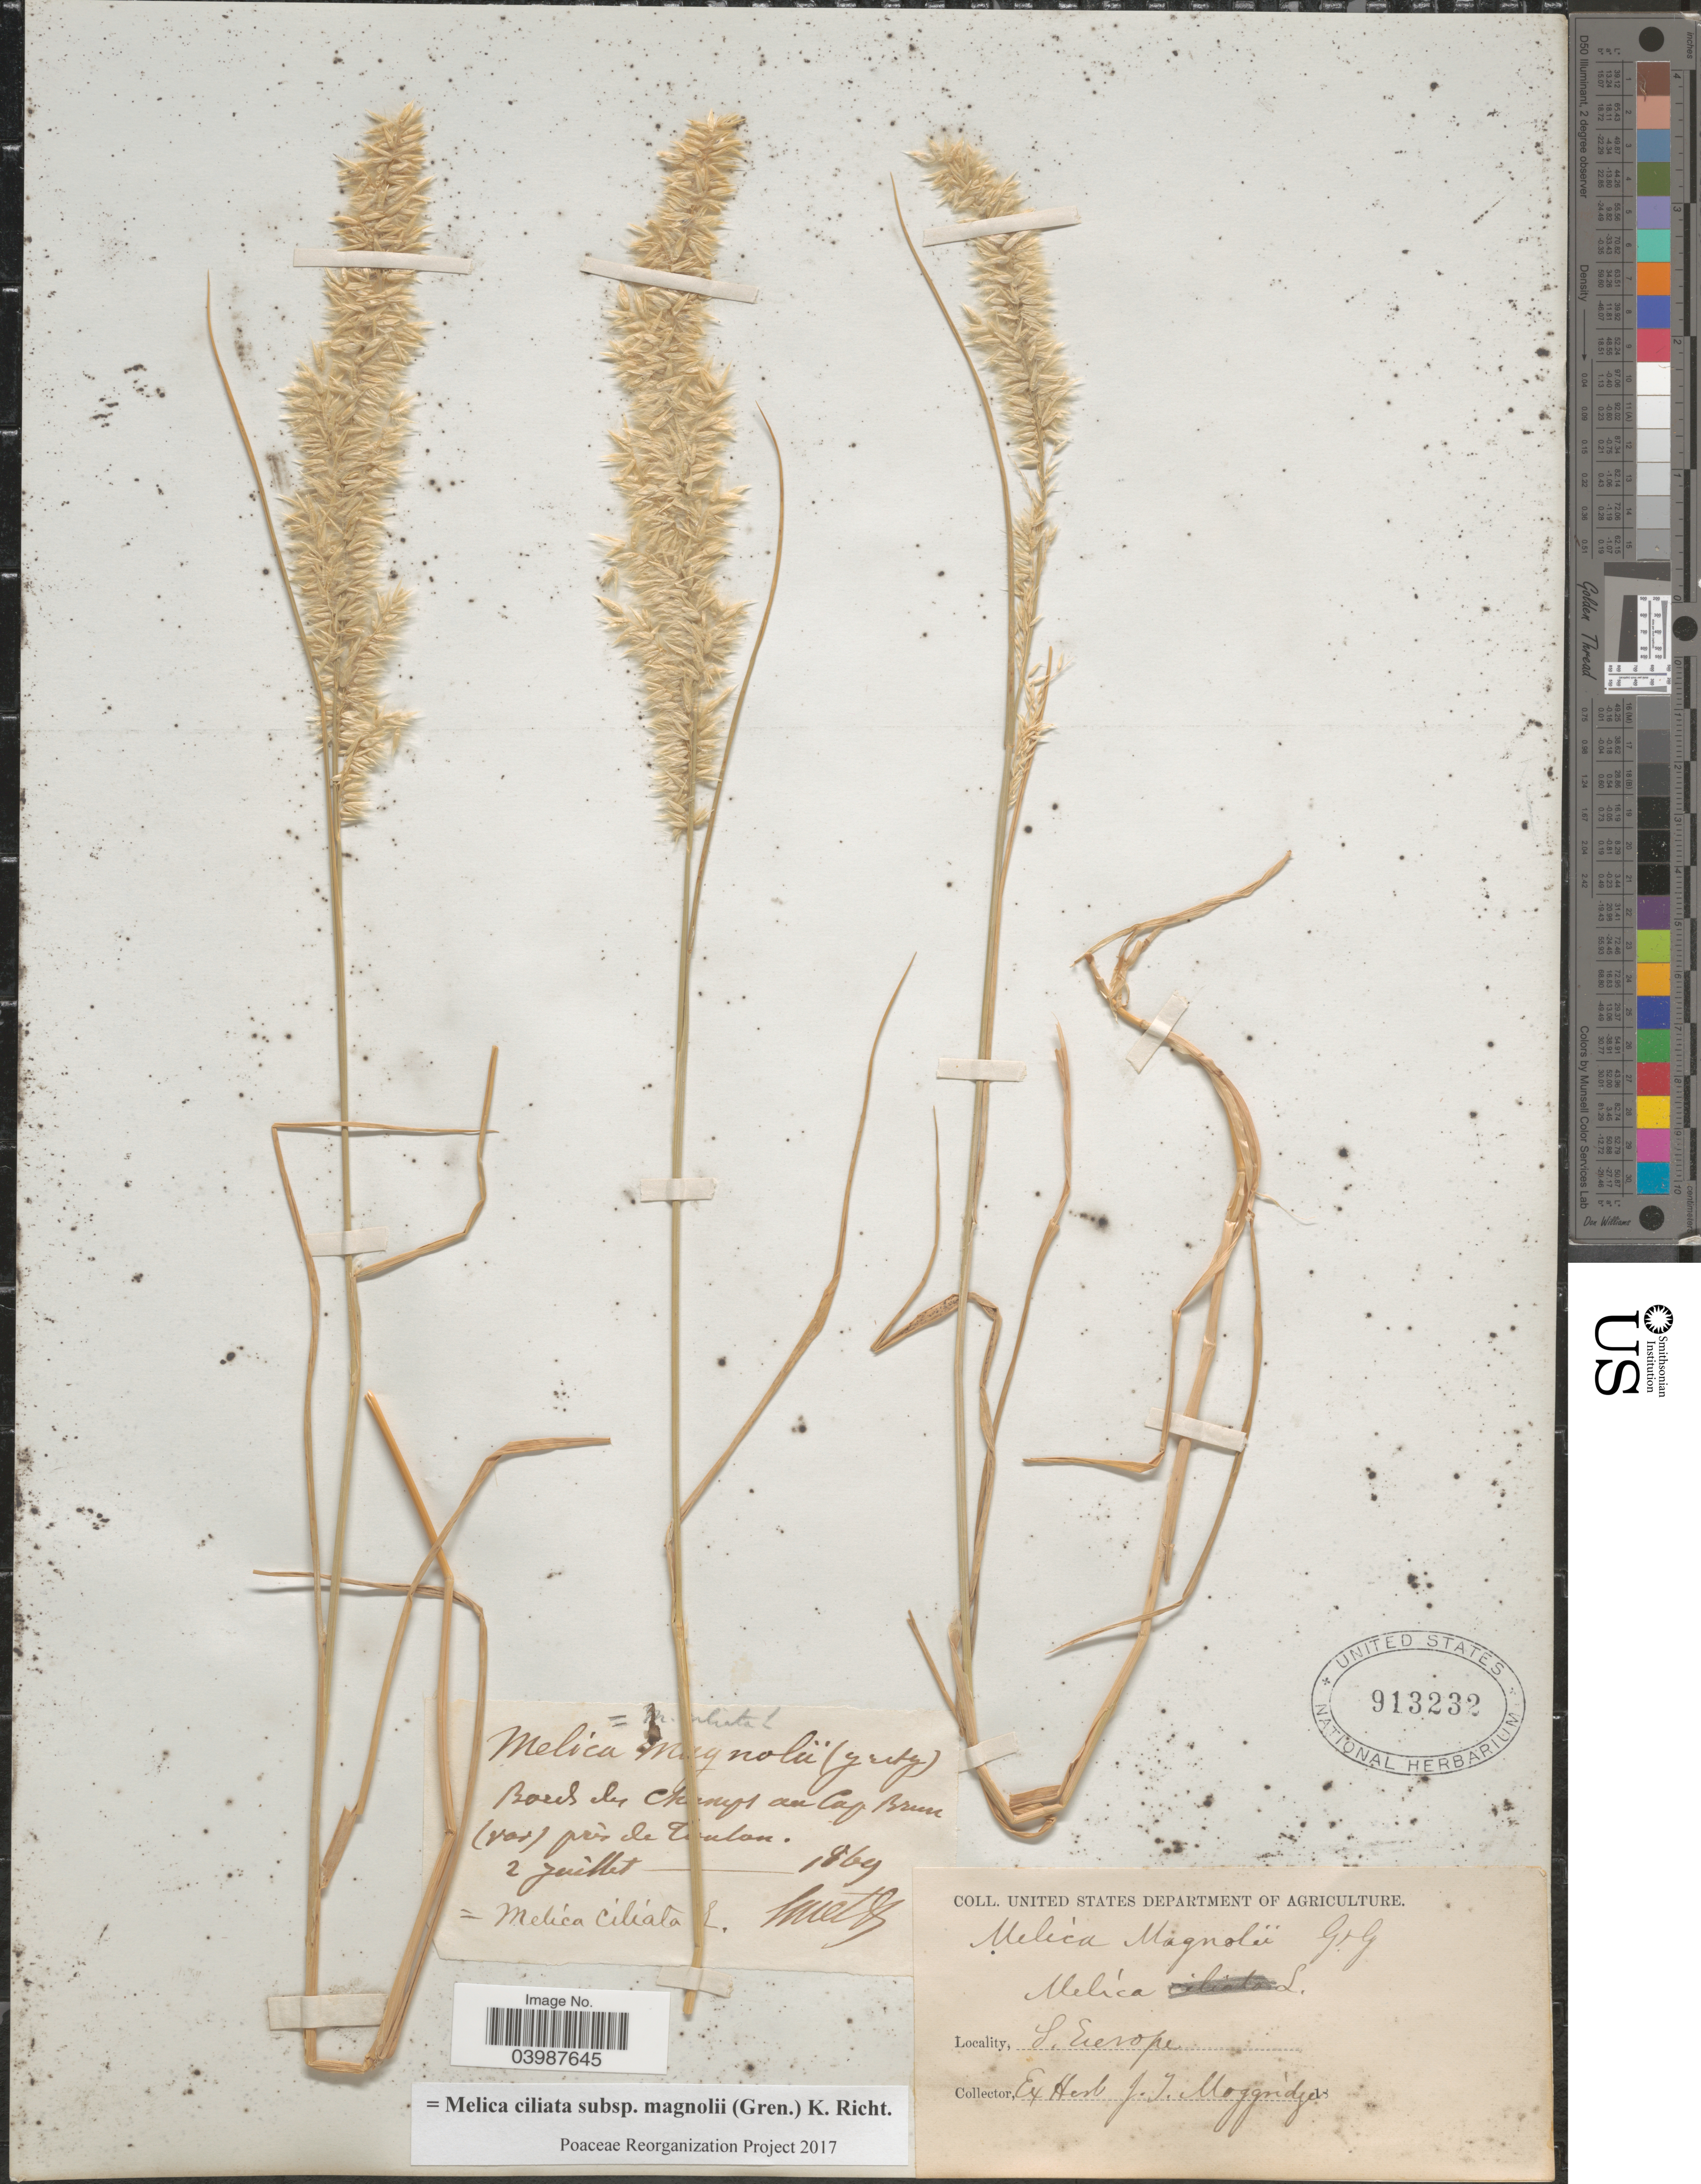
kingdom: Plantae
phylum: Tracheophyta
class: Liliopsida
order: Poales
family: Poaceae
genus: Melica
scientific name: Melica ciliata subsp. magnolii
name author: K. Richt.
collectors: Huetz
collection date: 1869-07-02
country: France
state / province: Provence-Alpes-Côte d'Azur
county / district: Var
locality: Bords des Ch [illegible text]mps an Cap Brun (var) près de Toulon. S. Europe.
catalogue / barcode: US 913232